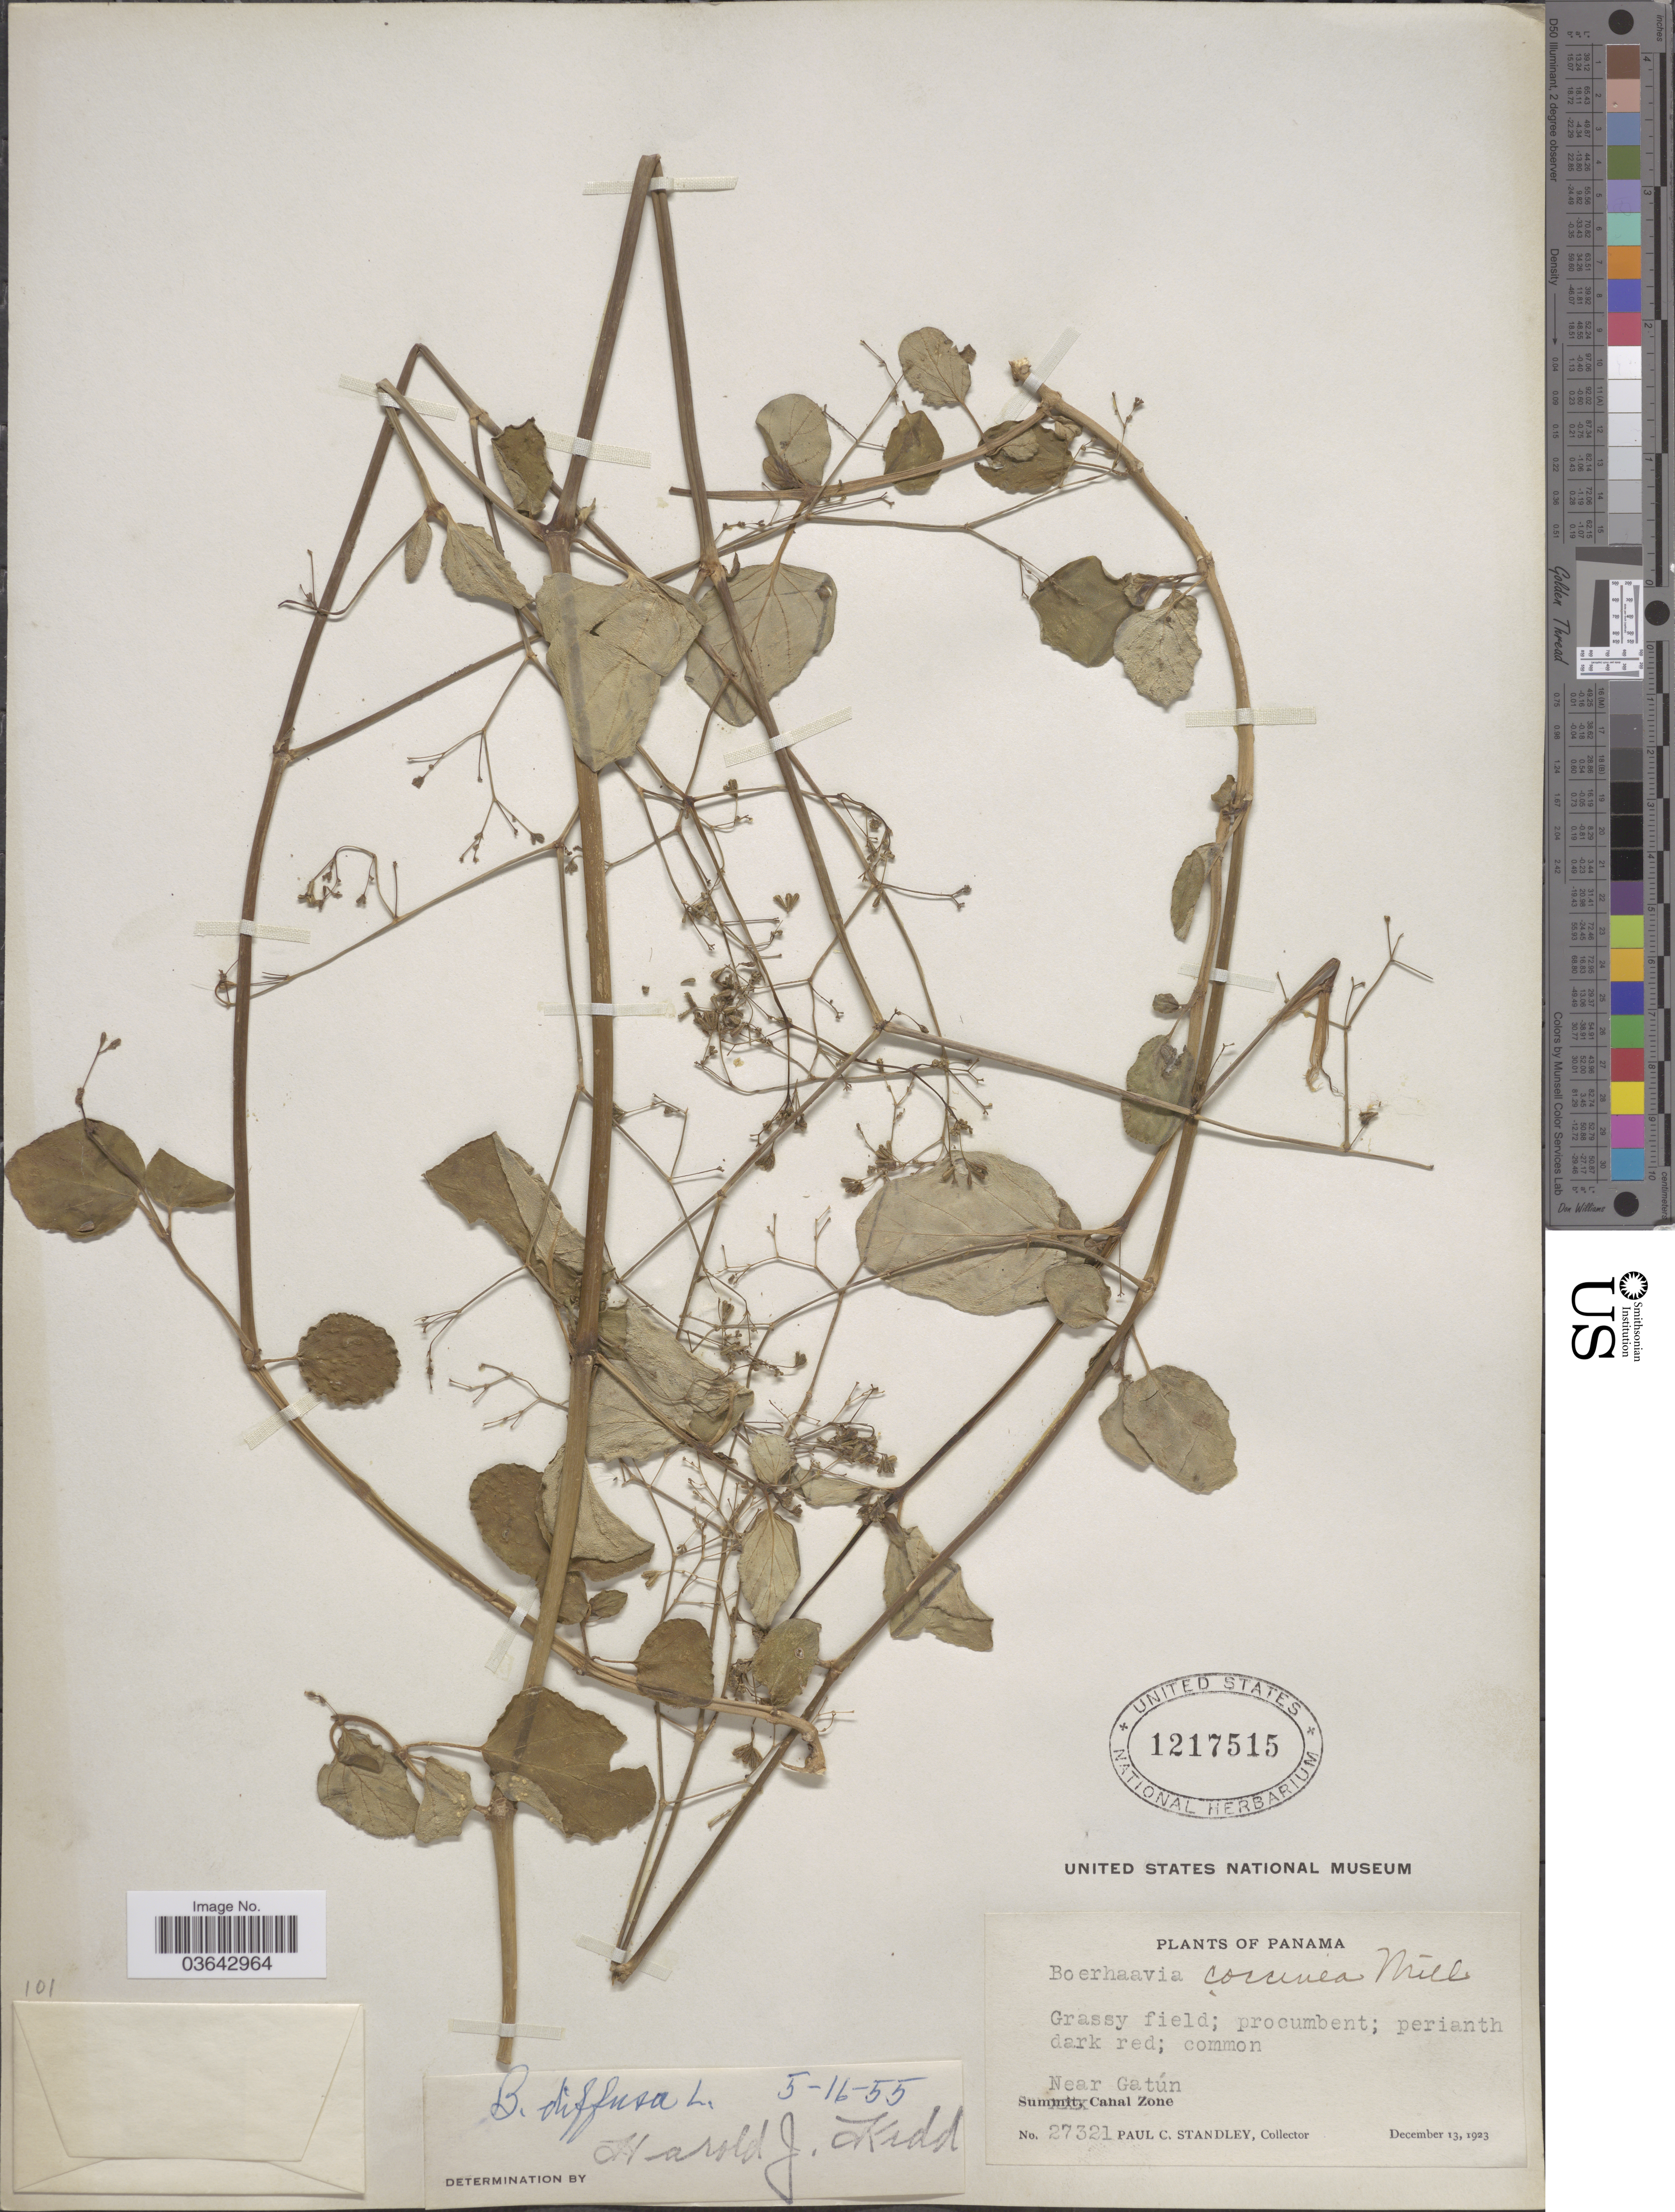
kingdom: Plantae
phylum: Tracheophyta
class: Magnoliopsida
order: Caryophyllales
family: Nyctaginaceae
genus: Boerhavia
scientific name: Boerhavia diffusa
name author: L.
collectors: P. C. Standley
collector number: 27321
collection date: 1923-12-13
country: Panama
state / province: Colón / Panamá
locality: Near Gatún, Canal Zone.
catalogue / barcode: US 1217515